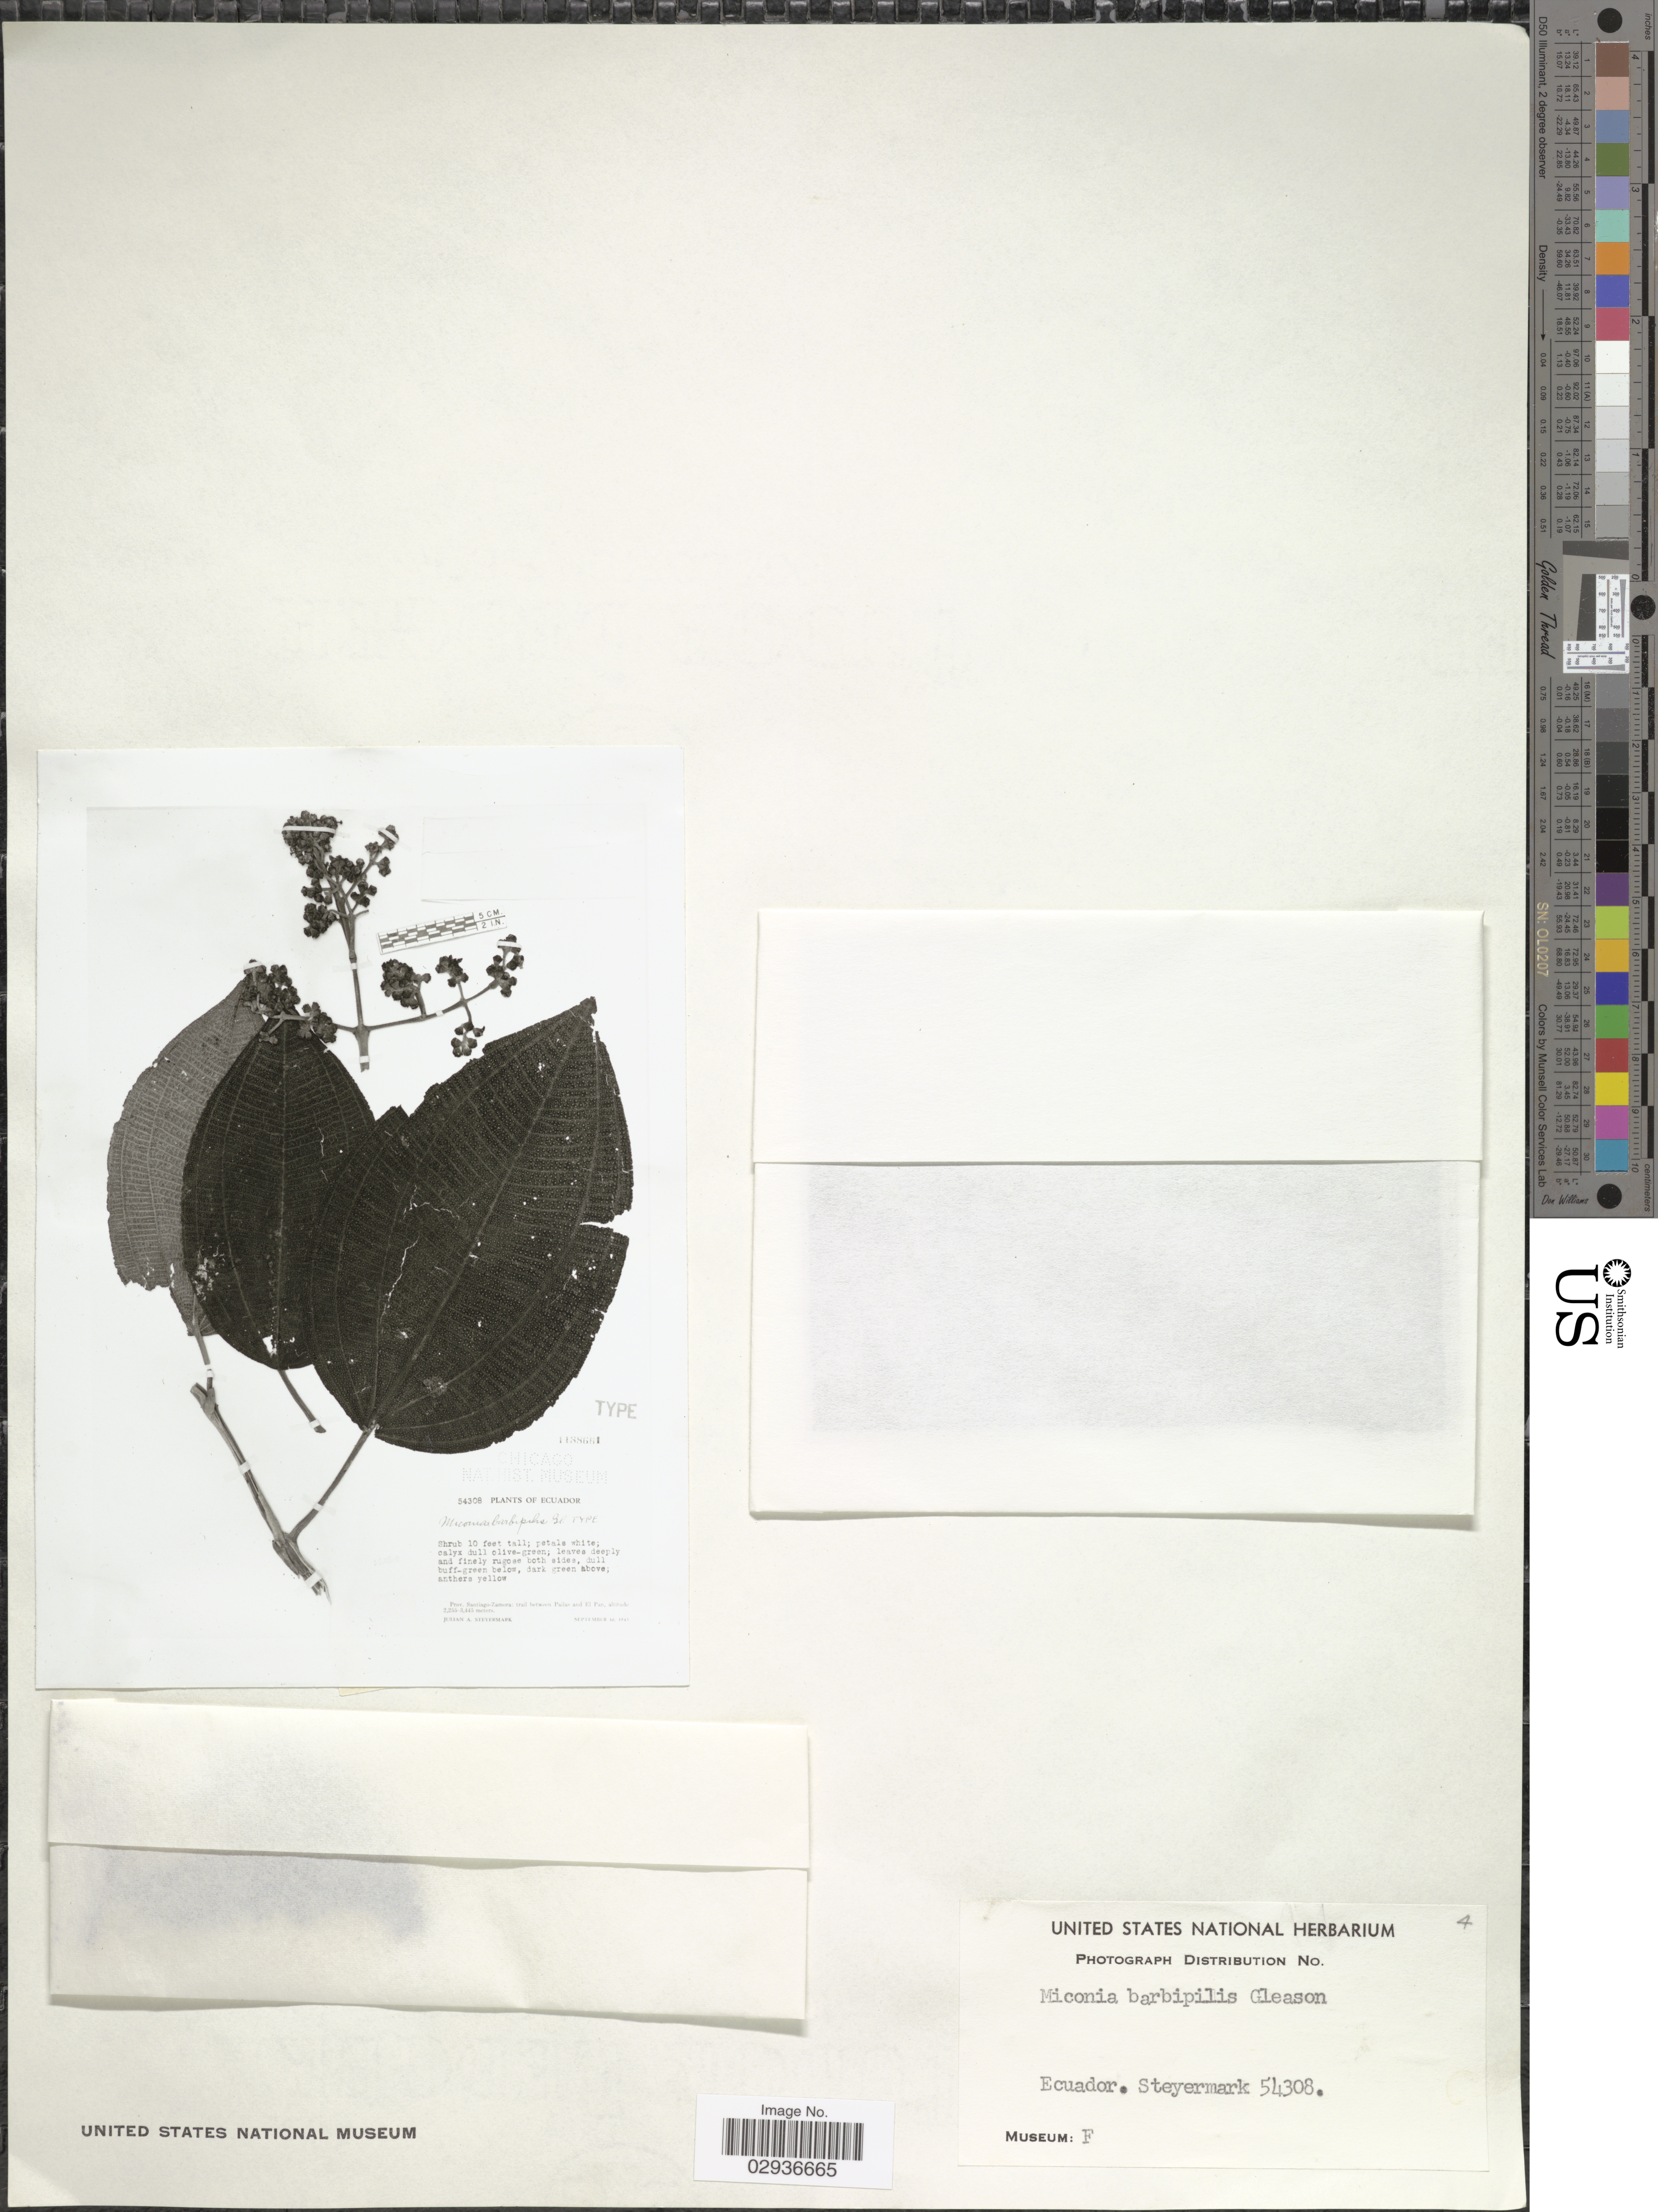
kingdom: Plantae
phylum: Tracheophyta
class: Magnoliopsida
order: Myrtales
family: Melastomataceae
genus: Miconia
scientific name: Miconia barbipilis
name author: Gleason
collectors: J. Steyermark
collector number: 54308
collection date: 1941-09-20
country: Ecuador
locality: Prov. Santiago-Zamora: trail between Pailas and El Pan.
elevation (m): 2255